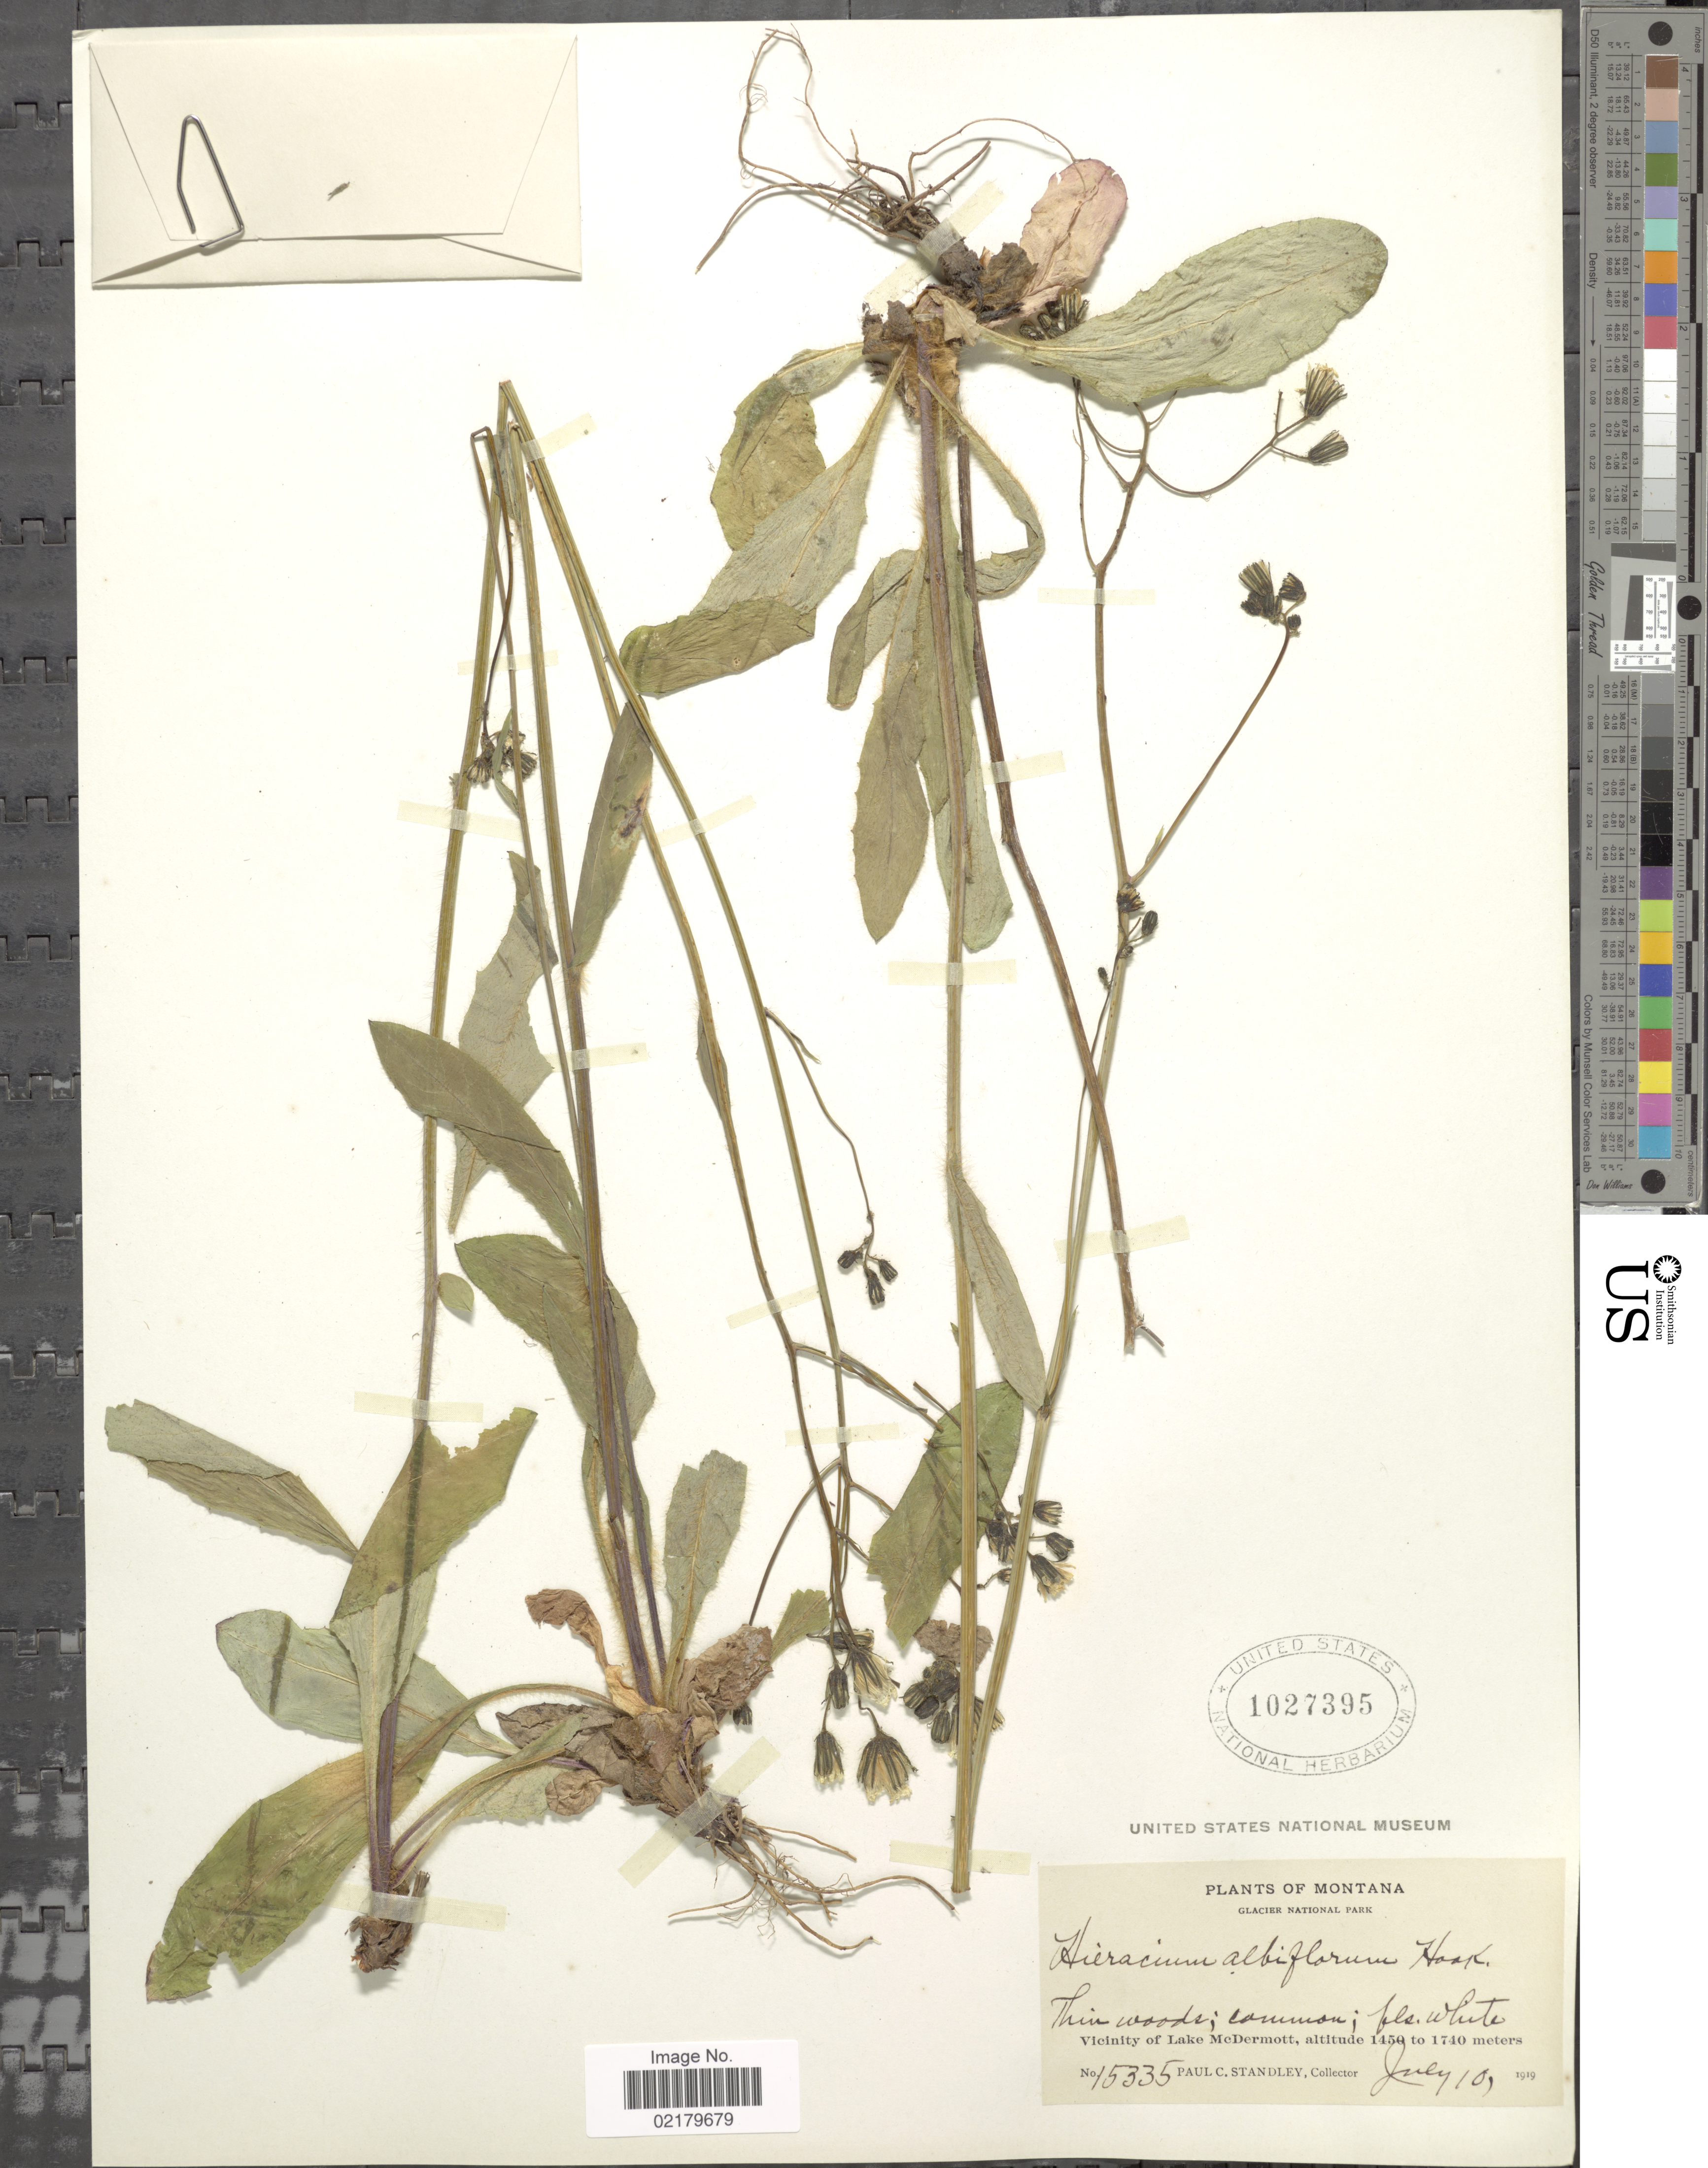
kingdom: Plantae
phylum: Tracheophyta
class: Magnoliopsida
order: Asterales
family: Asteraceae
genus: Hieracium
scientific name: Hieracium albiflorum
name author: Hook.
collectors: P. C. Standley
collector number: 15335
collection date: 1919-07-10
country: United States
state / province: Montana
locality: Vicinity of Lake McDermott, Glacier National Park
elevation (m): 1450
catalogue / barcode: US 1027395